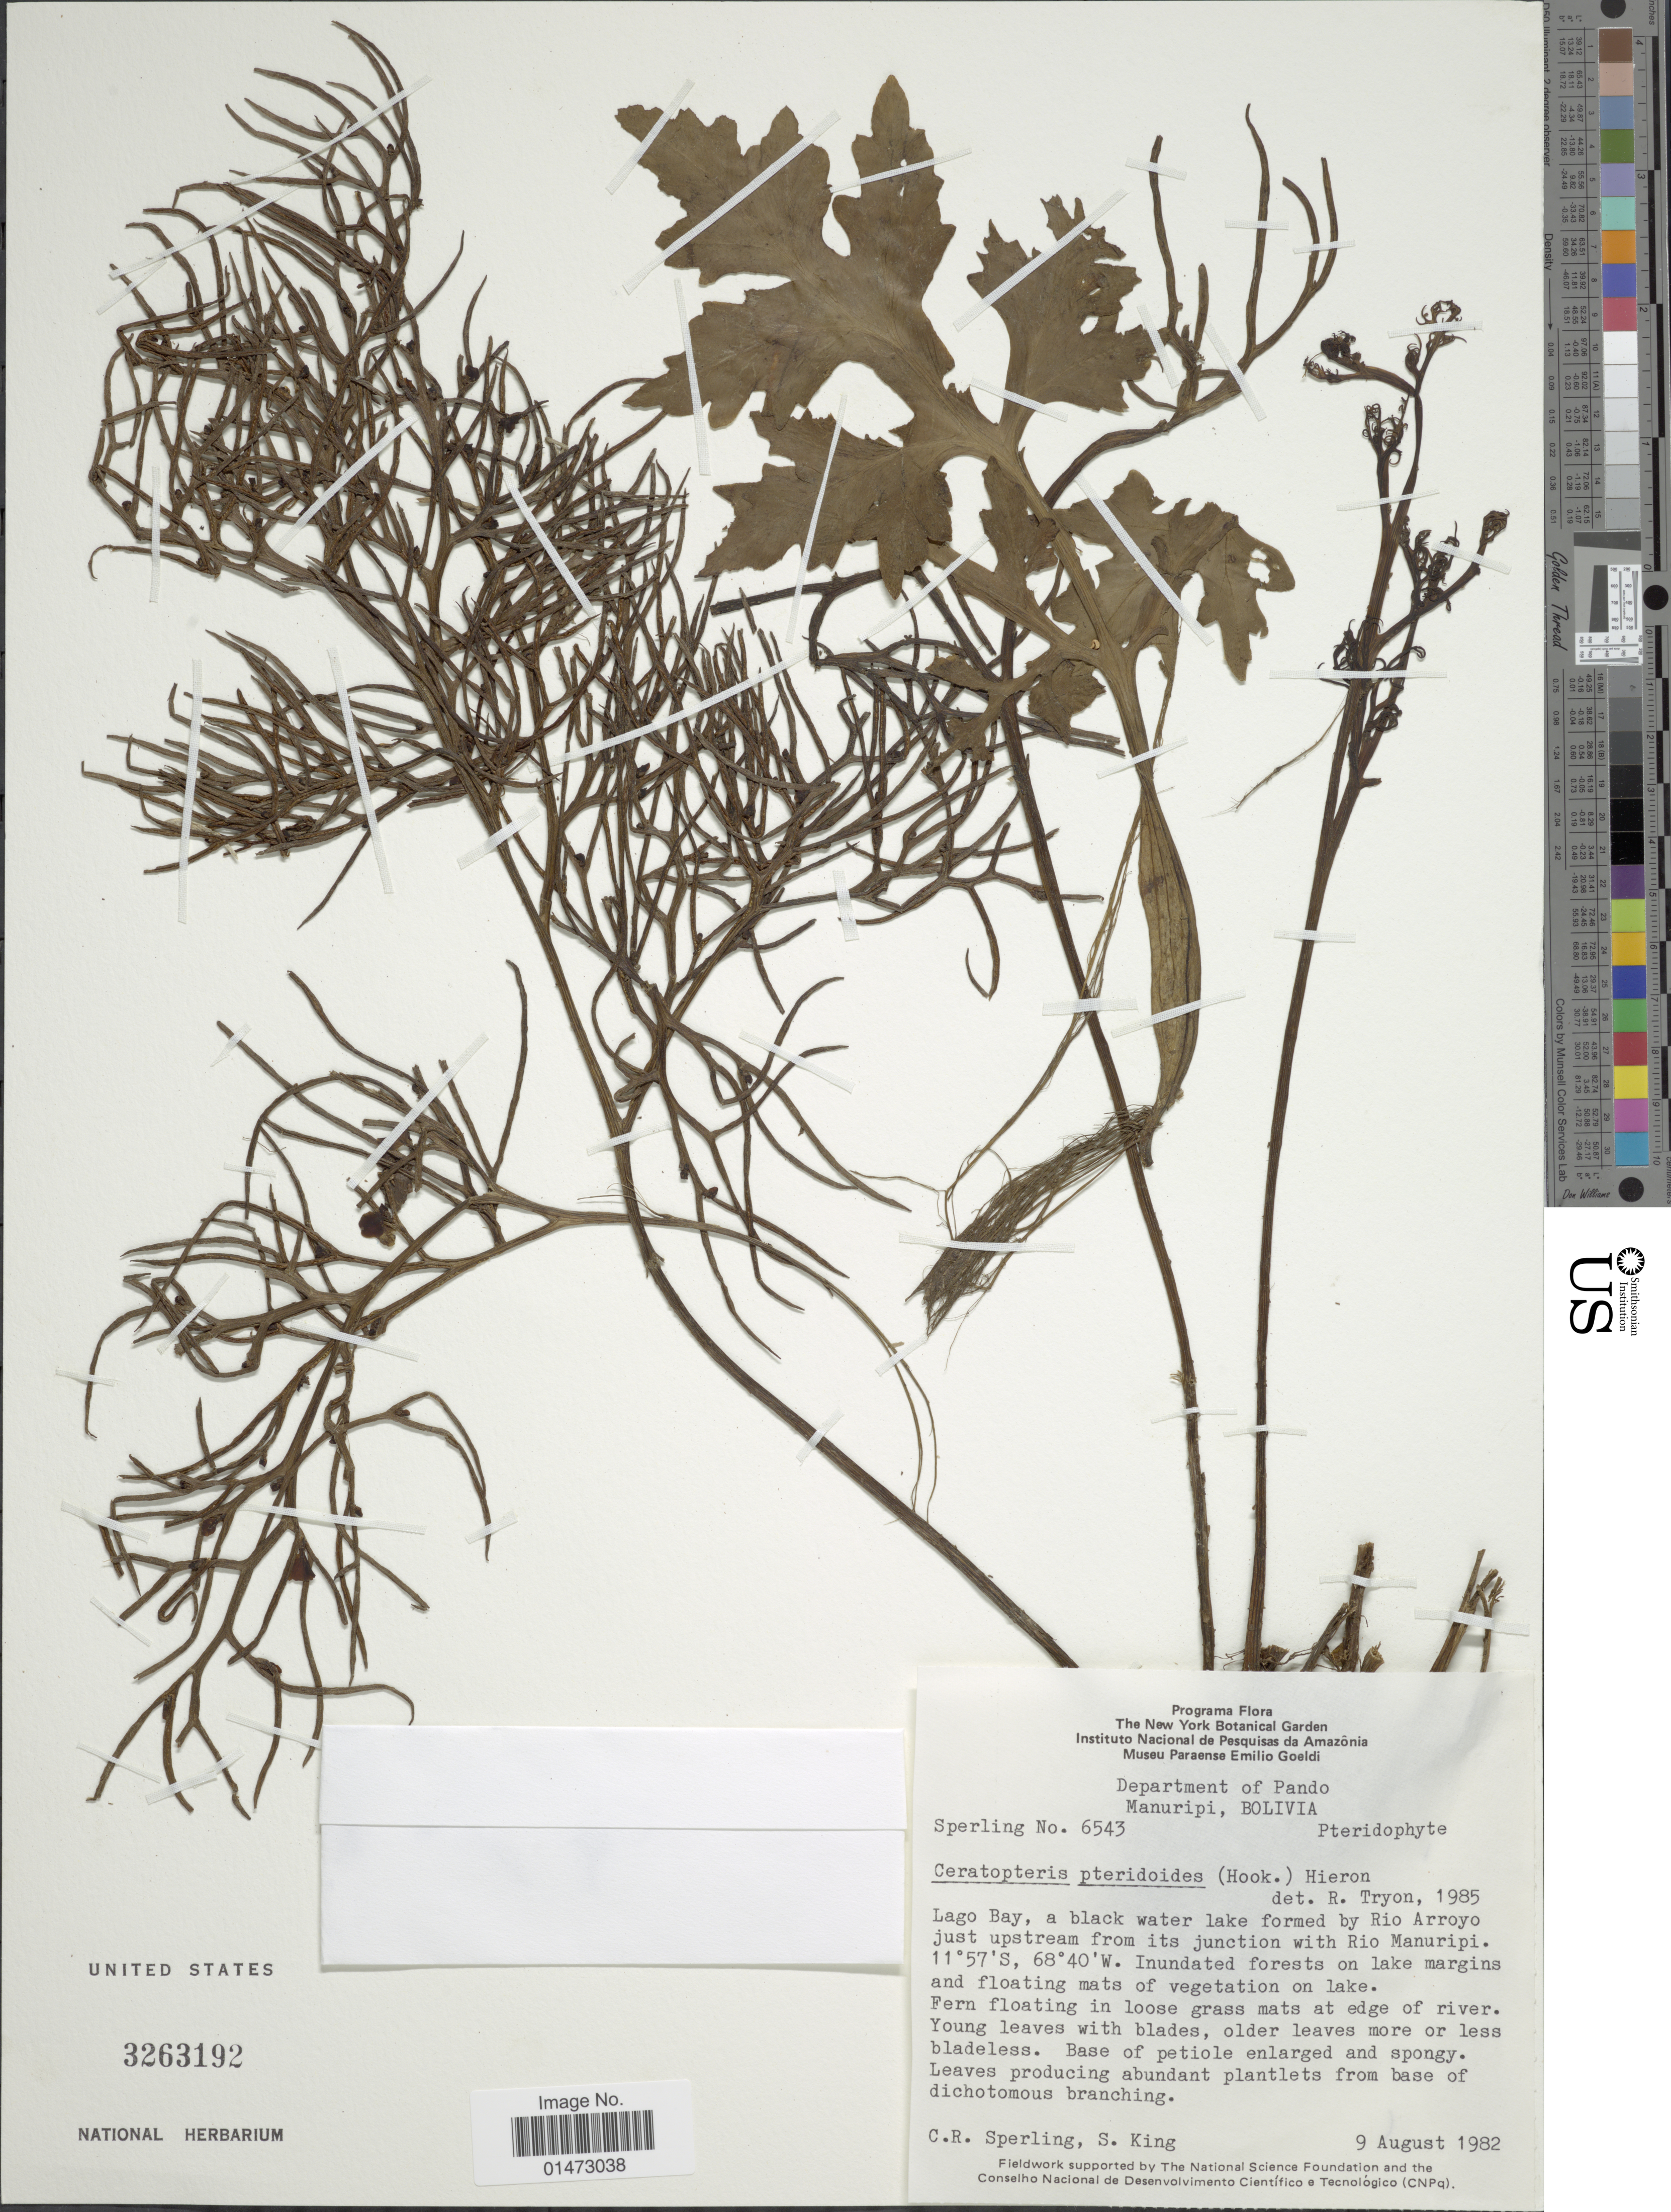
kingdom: Plantae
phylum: Tracheophyta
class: Polypodiopsida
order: Polypodiales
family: Pteridaceae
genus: Ceratopteris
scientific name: Ceratopteris pteridioides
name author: (Hook.) Hieron.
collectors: C. R. Sperling & S. King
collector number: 6543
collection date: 1982-08-09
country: Bolivia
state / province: Pando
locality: Manuripi. Lago Bay, a black water lake formed by Rio Arroyo just upstream from its junction with Rio Manuripi.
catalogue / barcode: US 3263192